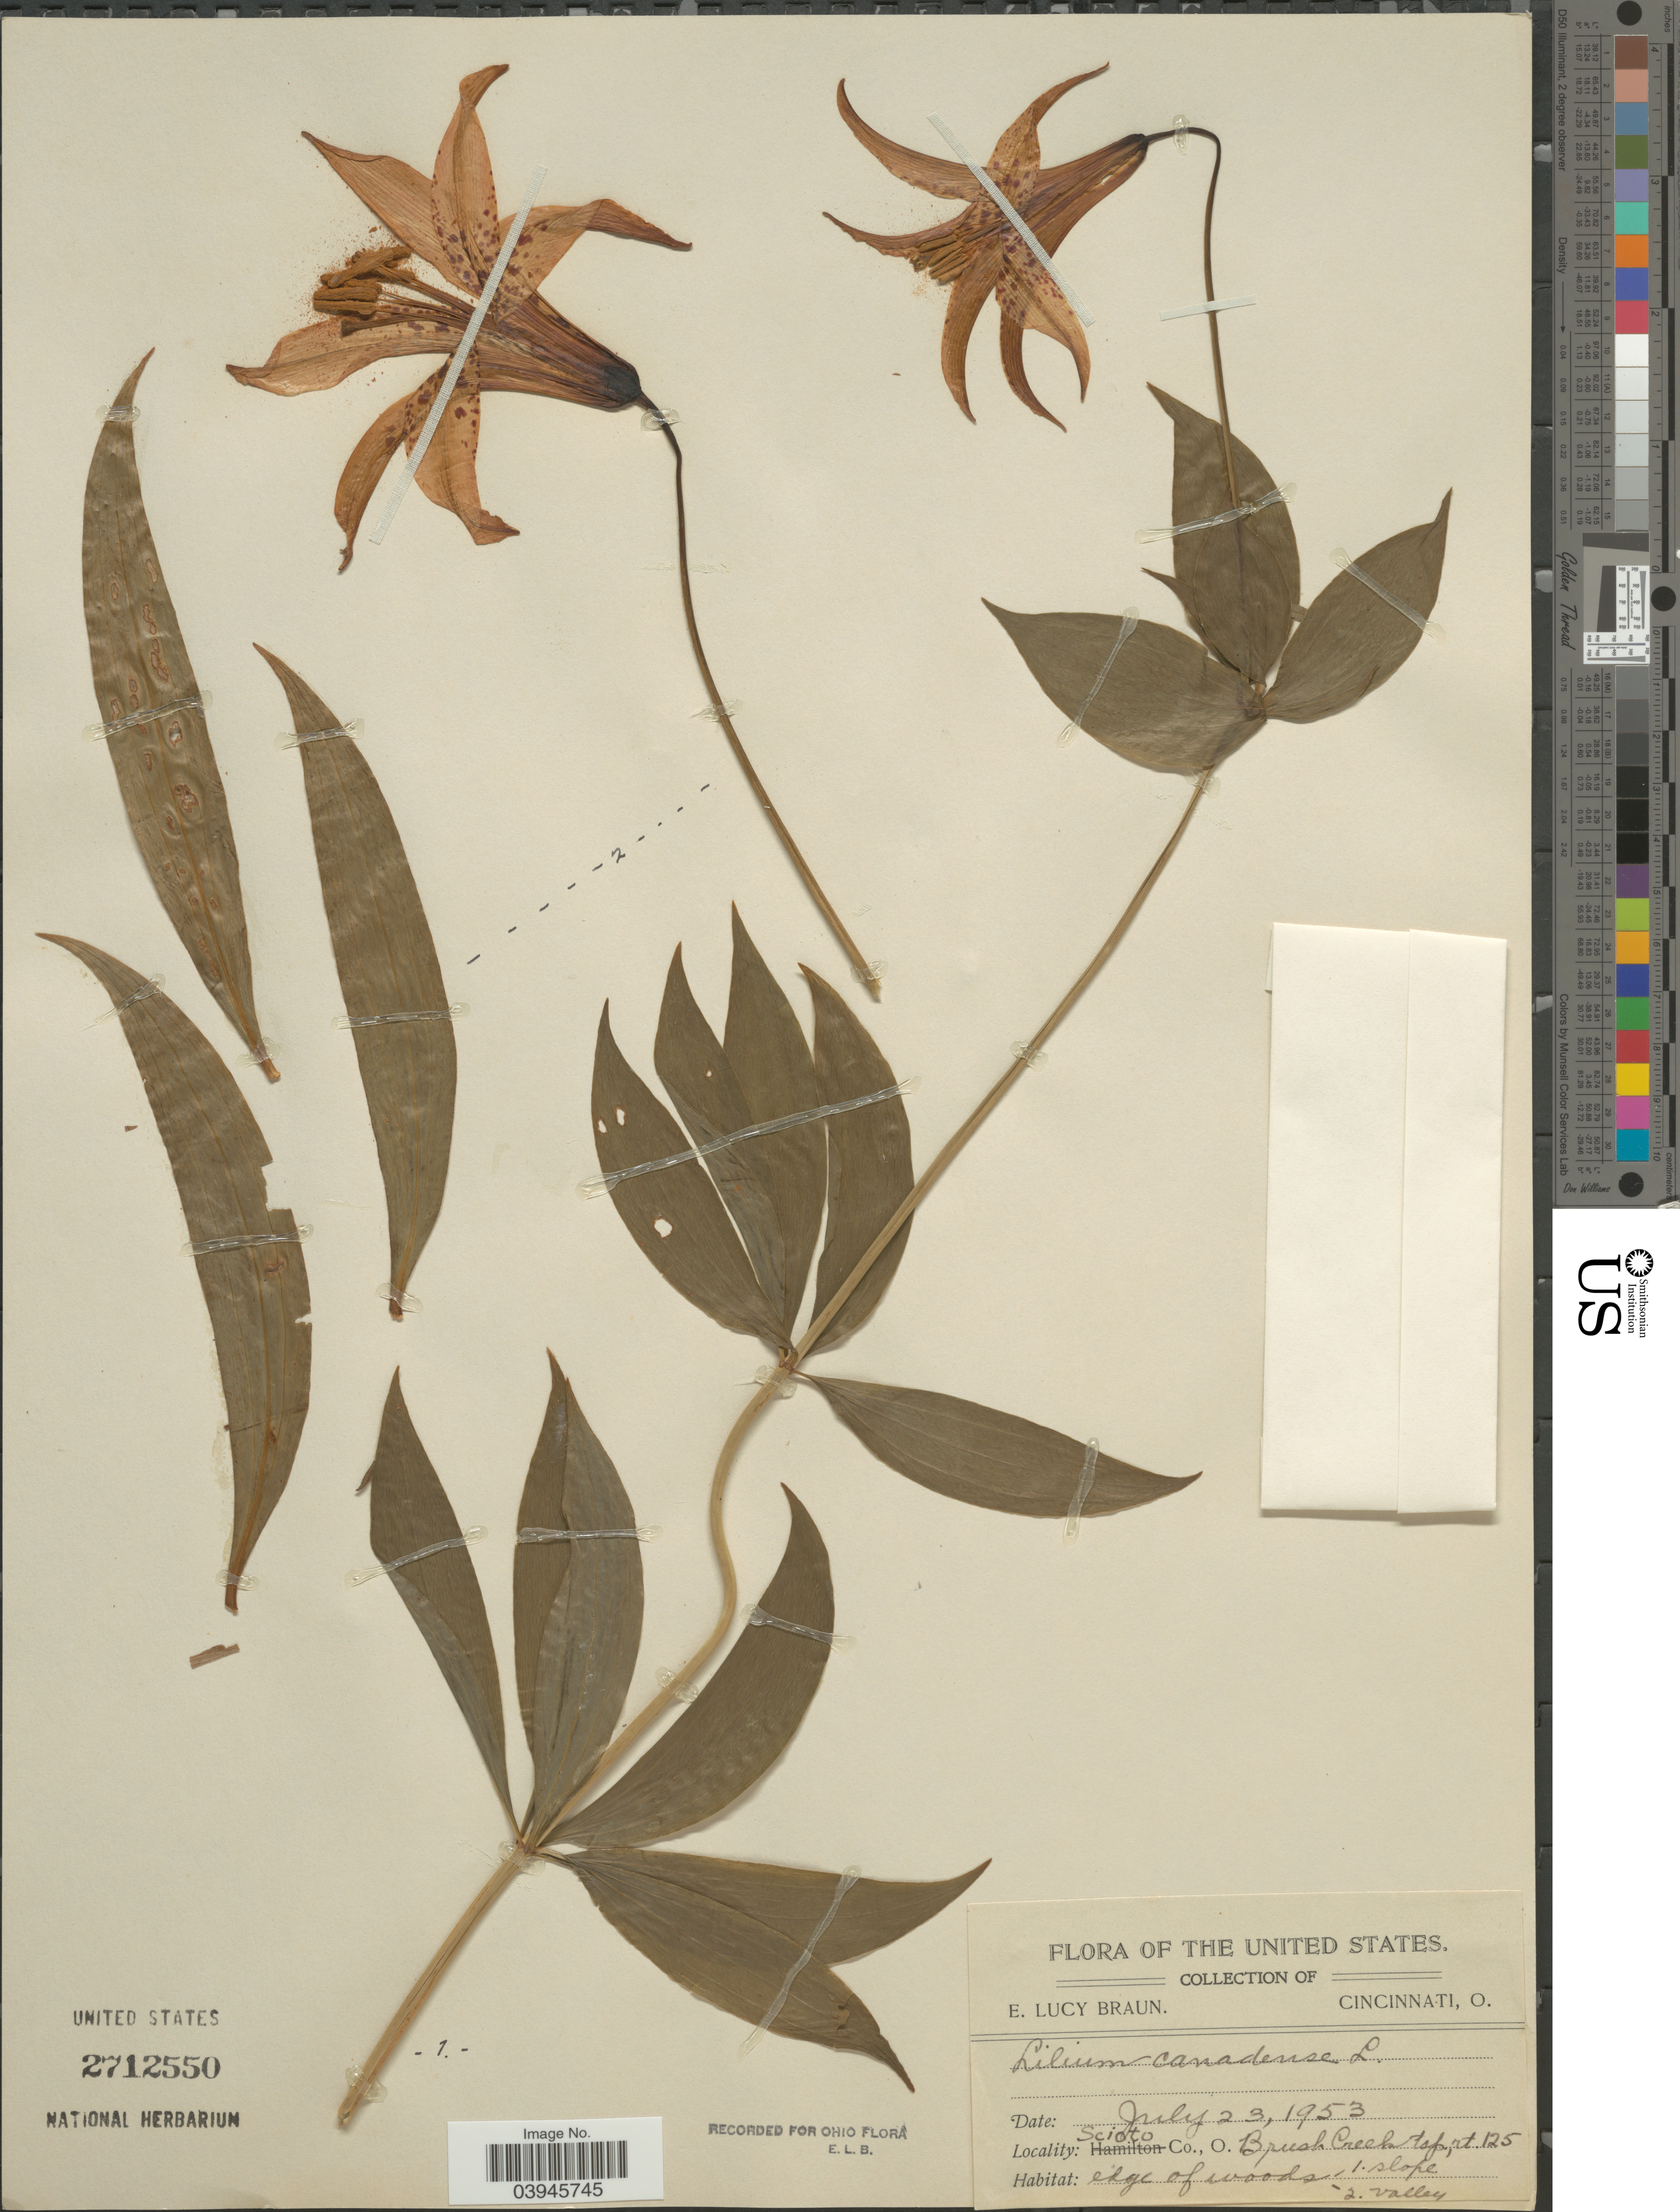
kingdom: Plantae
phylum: Tracheophyta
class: Liliopsida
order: Liliales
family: Liliaceae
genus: Lilium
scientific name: Lilium canadense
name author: L.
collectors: E. L. Braun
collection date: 1953-07-23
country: United States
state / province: Ohio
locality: Scioto Co., Brush Creek top, rt 125.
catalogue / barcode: US 2712550